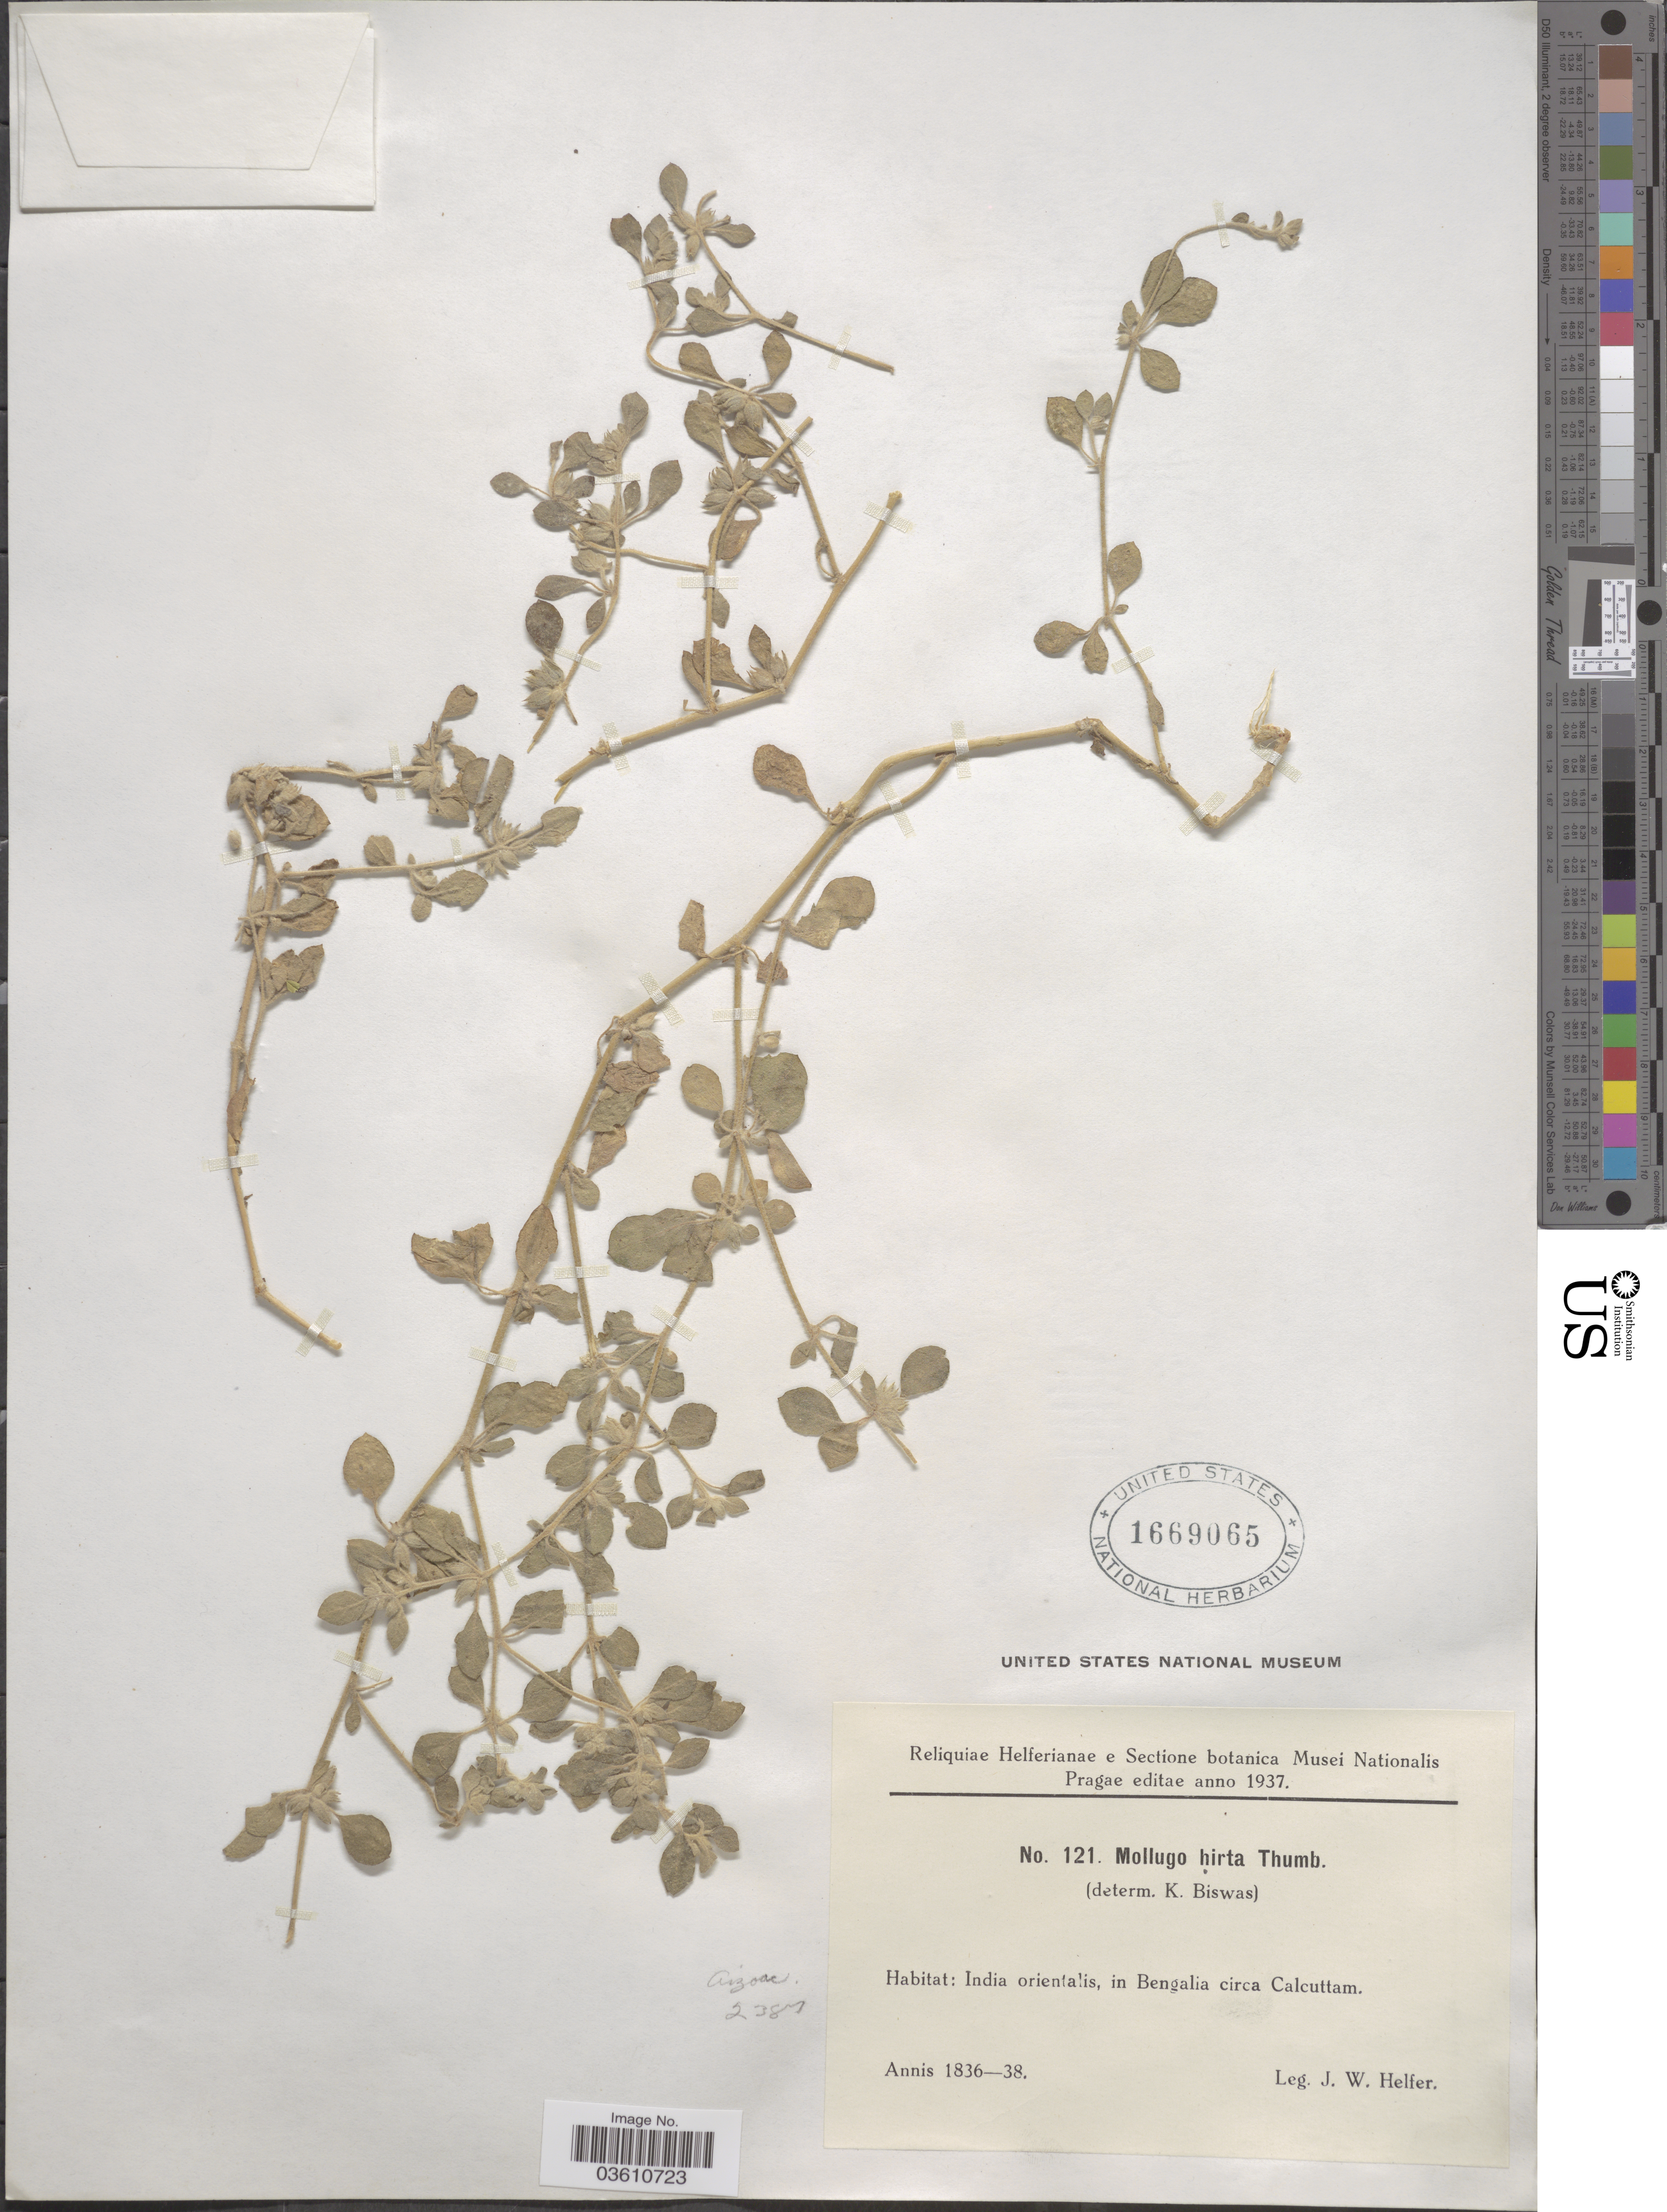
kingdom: Plantae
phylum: Tracheophyta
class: Magnoliopsida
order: Caryophyllales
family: Molluginaceae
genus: Glinus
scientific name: Glinus lotoides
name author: L.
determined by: Strong, Mark T., (BOT), Smithsonian Institution - National Museum of Natural History (UNITED STATES)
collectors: J. W. Helfer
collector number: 121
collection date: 1836/1838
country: India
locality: India orientalis, in Bengalia circa Calcuttam.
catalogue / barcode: US 1669065